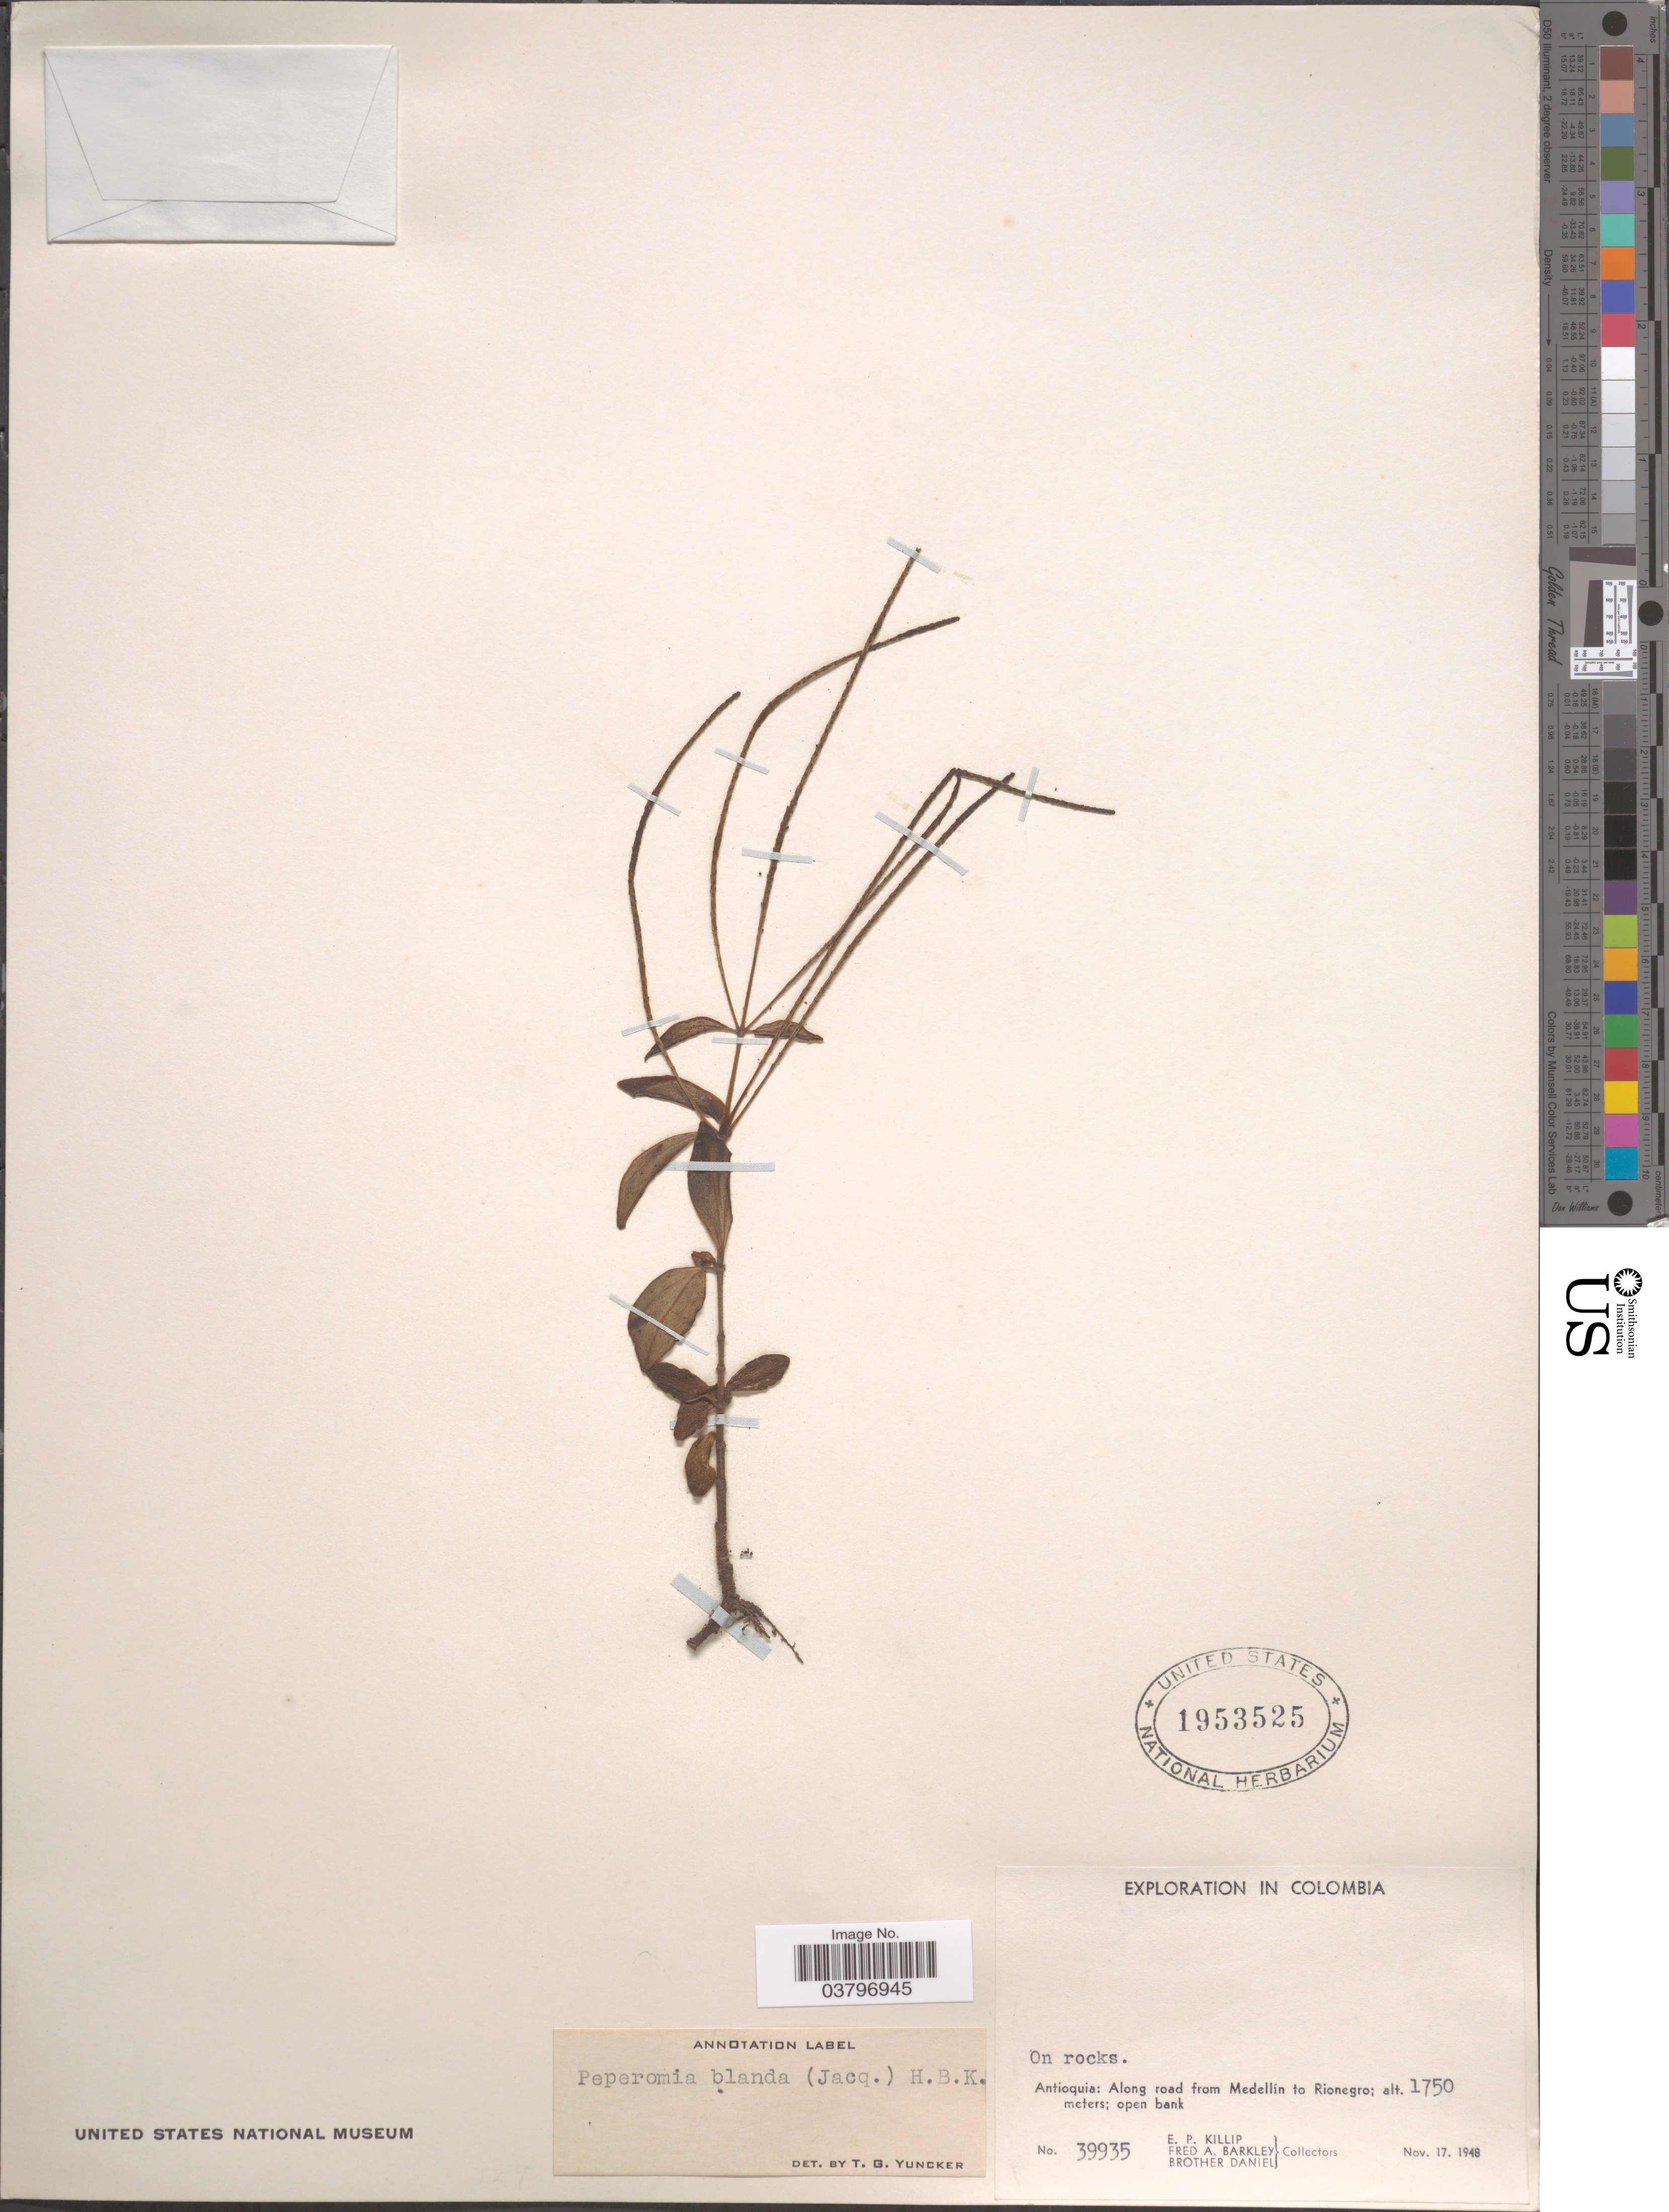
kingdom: Plantae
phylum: Tracheophyta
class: Magnoliopsida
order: Piperales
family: Piperaceae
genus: Peperomia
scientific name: Peperomia blanda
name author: (Jacq.) Kunth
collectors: E. P. Killip, F. A. Barkley & Bro. Daniel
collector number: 39935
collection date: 1948-11-17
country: Colombia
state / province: Antioquia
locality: Along road from Medellín to Rionegro.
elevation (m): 1750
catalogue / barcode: US 1953525